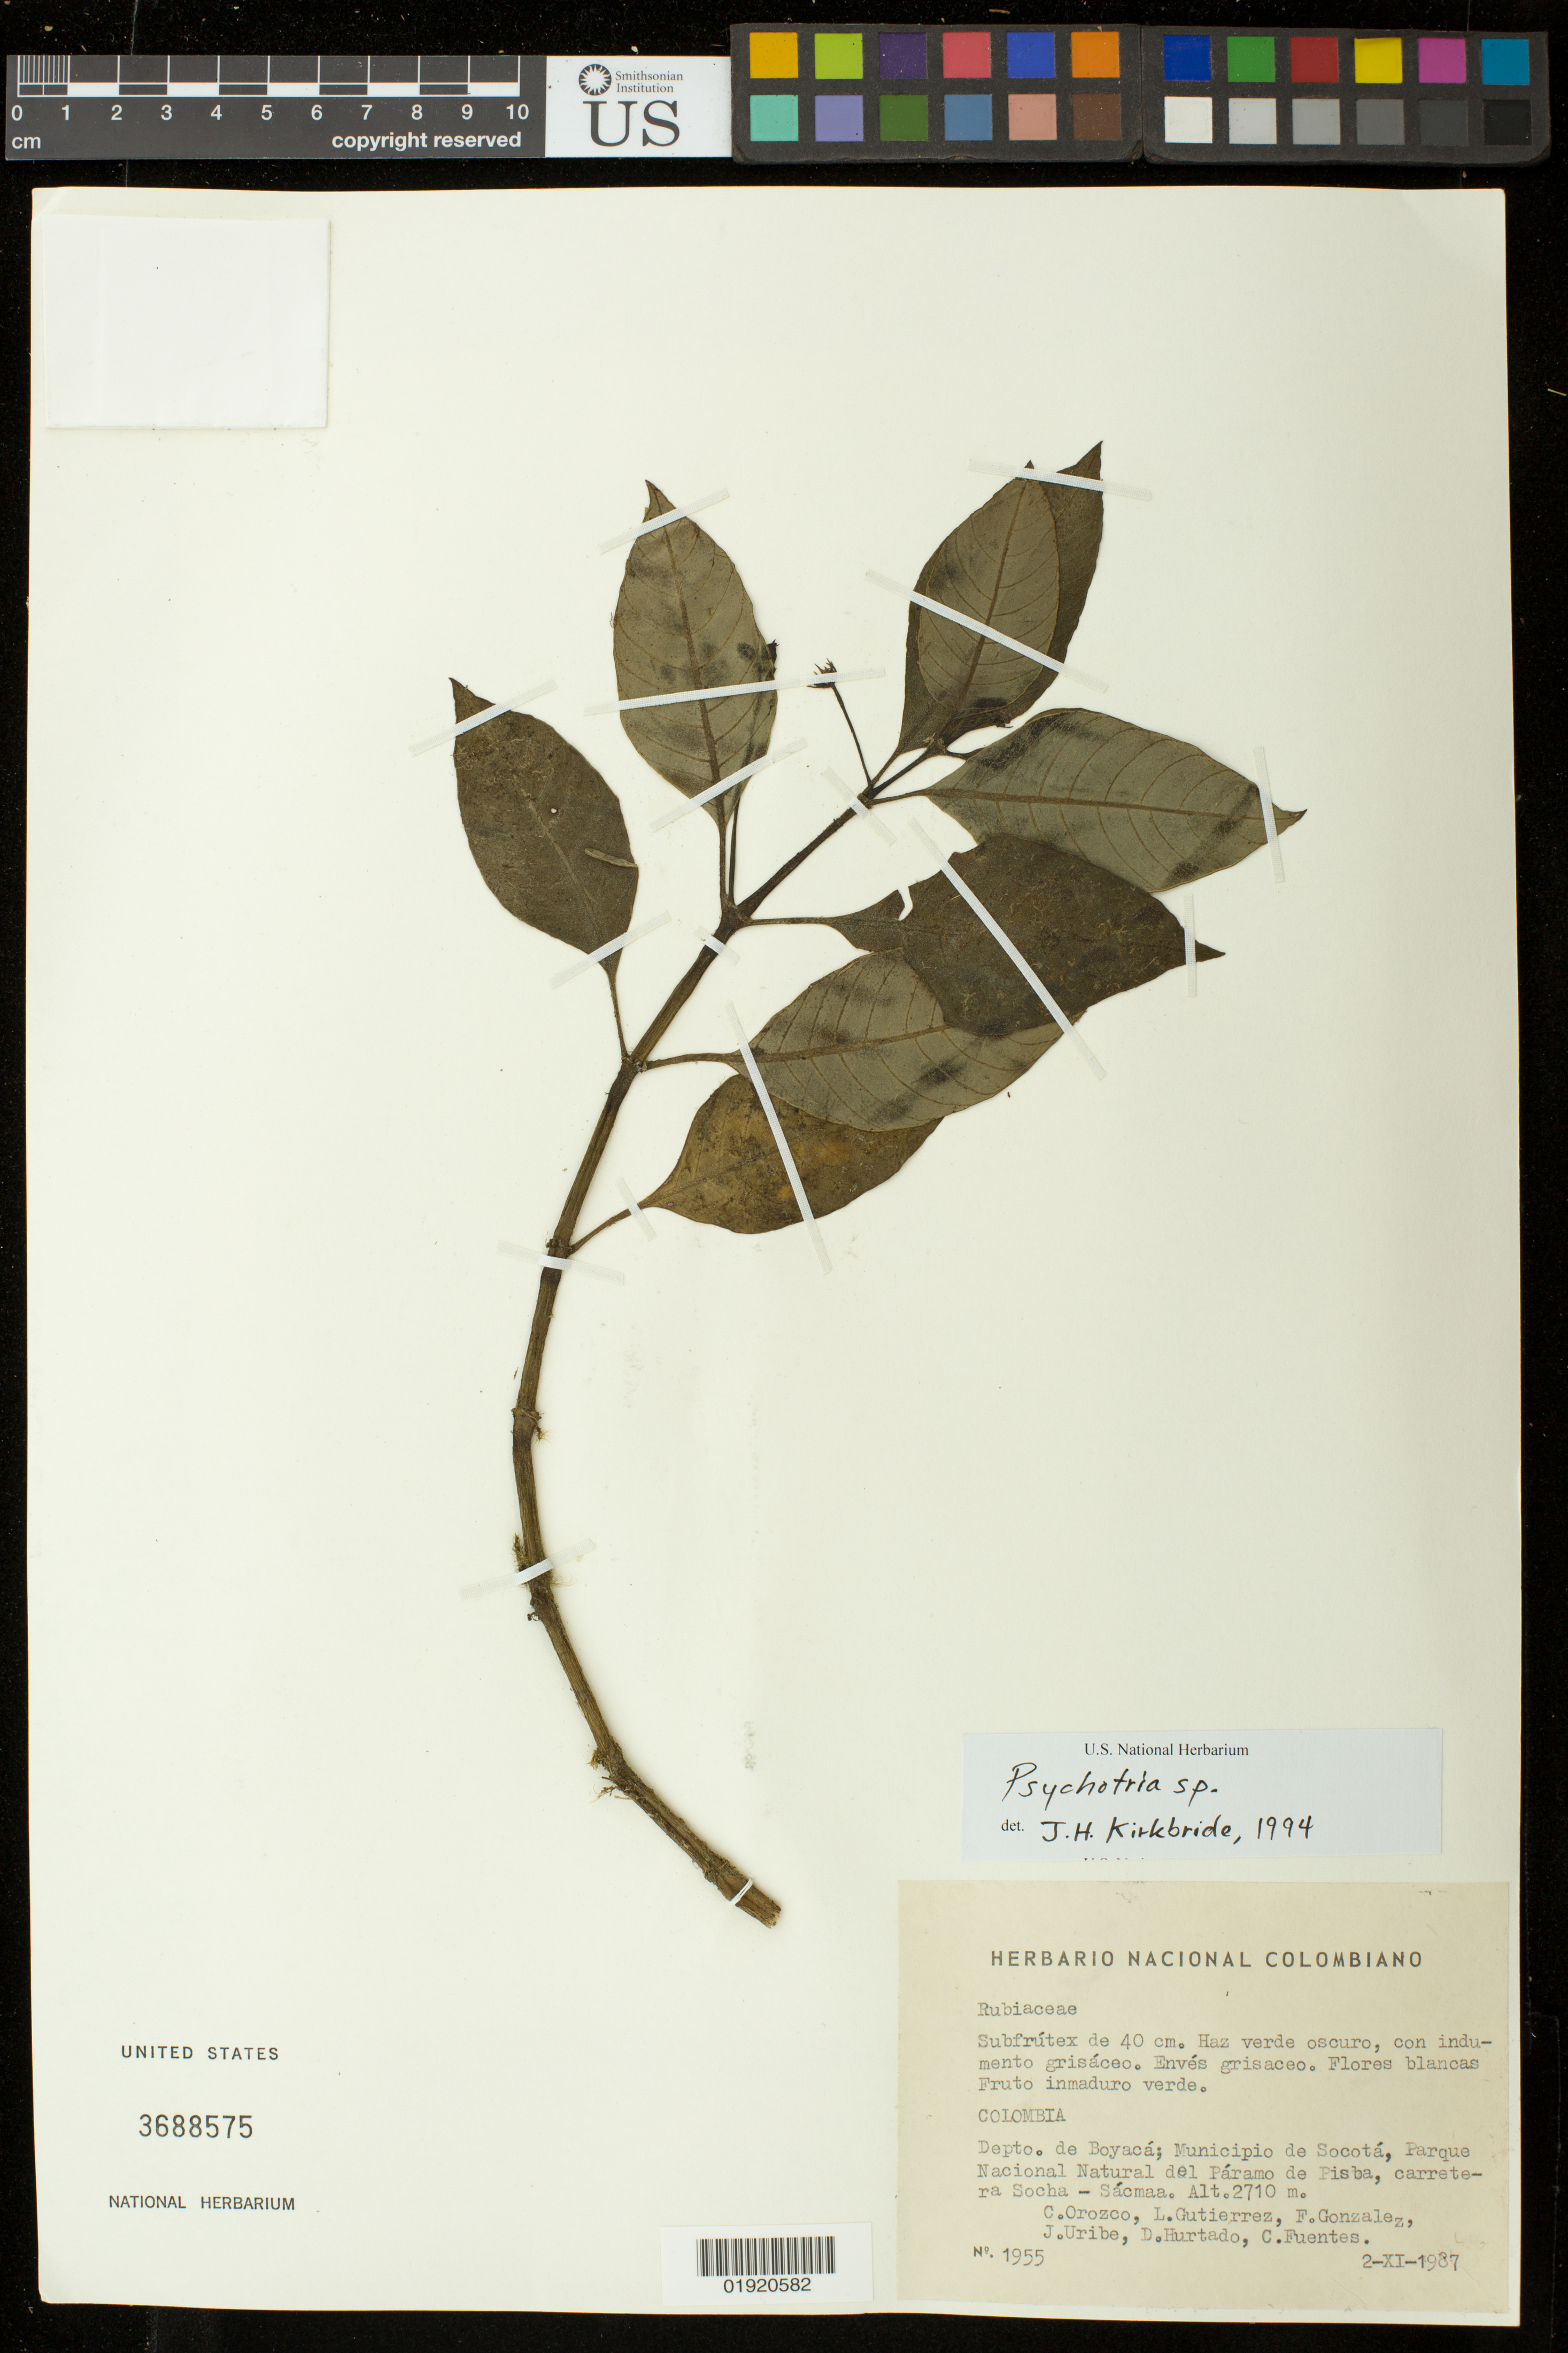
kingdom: Plantae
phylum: Tracheophyta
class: Magnoliopsida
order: Gentianales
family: Rubiaceae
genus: Psychotria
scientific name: Psychotria sp.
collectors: C. Orozco, L. Gutiérrez, F. González, J. Uribe, D. Hurtado & C. Fuentes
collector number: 1955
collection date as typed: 2-XI-1987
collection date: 1987-11-02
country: Colombia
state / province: Boyacá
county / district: Socotá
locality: Parque Nacional Natural de Páramo de Pisba.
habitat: Parque Nacional Natural dl Paramo de Pisba, carretera Socha-Sacmaa.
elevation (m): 2170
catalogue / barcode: US 3688575